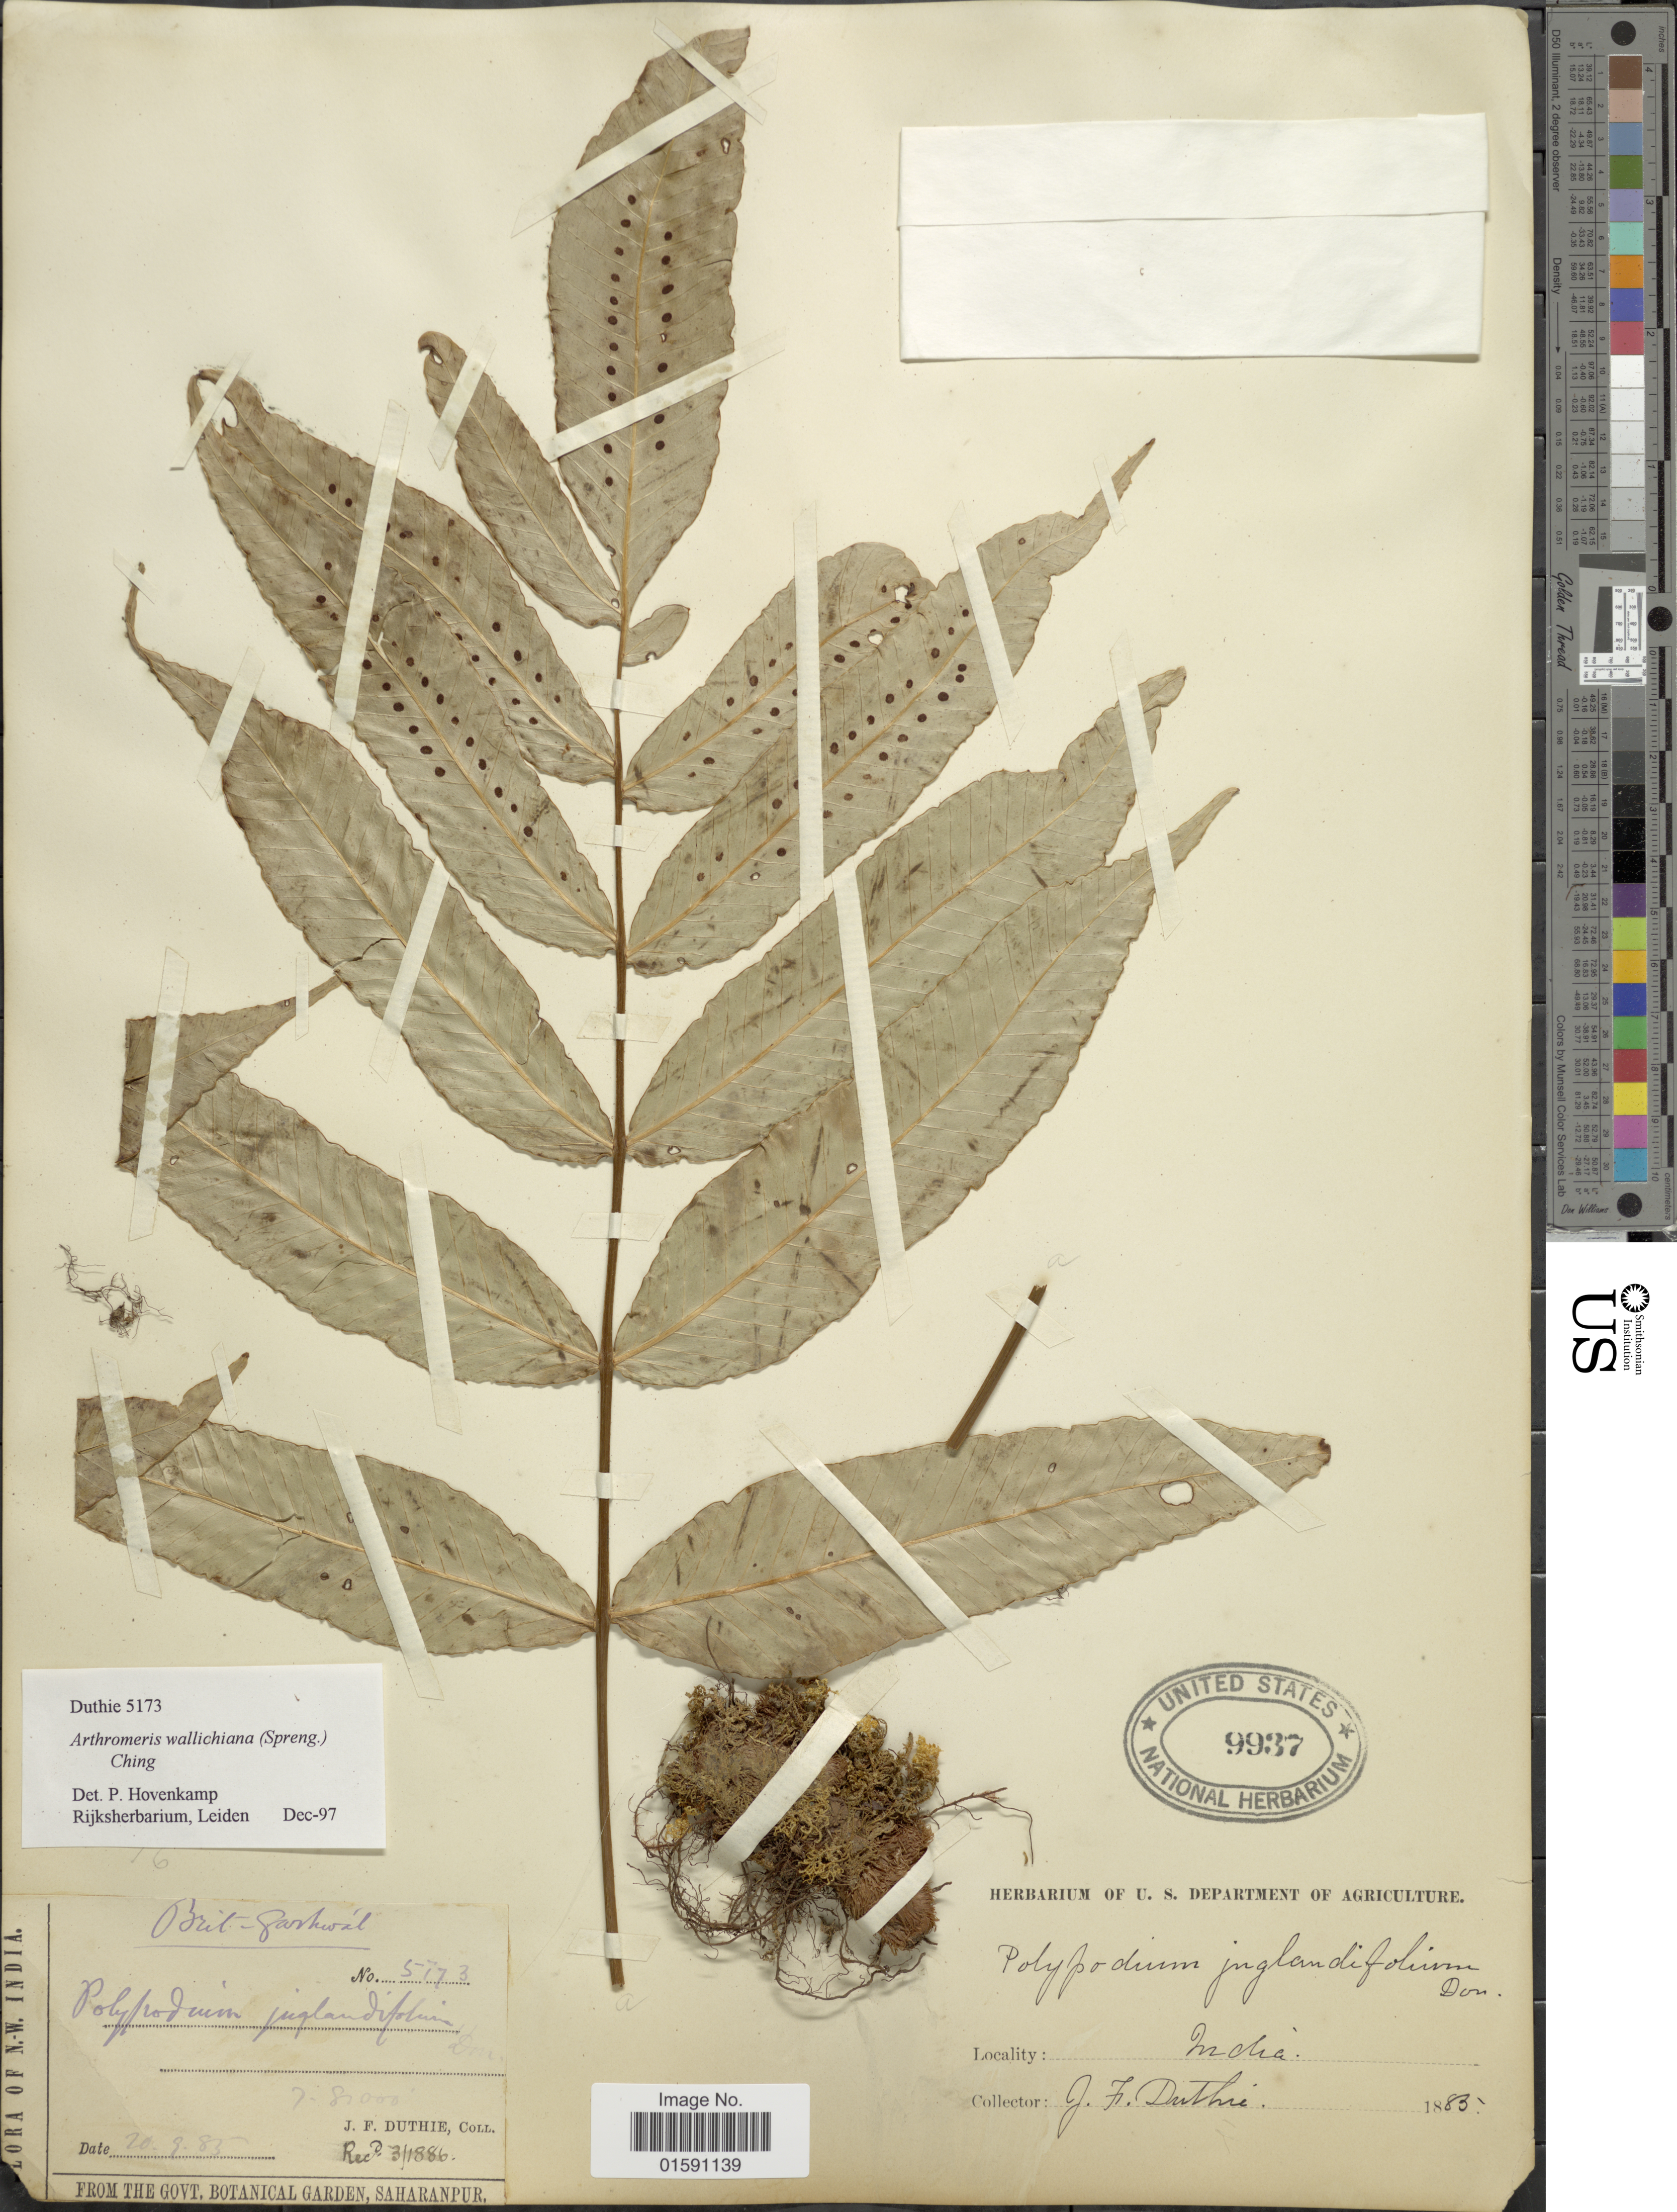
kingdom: Plantae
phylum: Tracheophyta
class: Polypodiopsida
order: Polypodiales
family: Polypodiaceae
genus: Arthromeris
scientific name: Arthromeris wallichiana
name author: (Spreng.) Ching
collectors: J. F. Duthie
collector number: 5773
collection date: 1885-09-20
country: India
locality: Brit-Gartwal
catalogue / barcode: US 9937